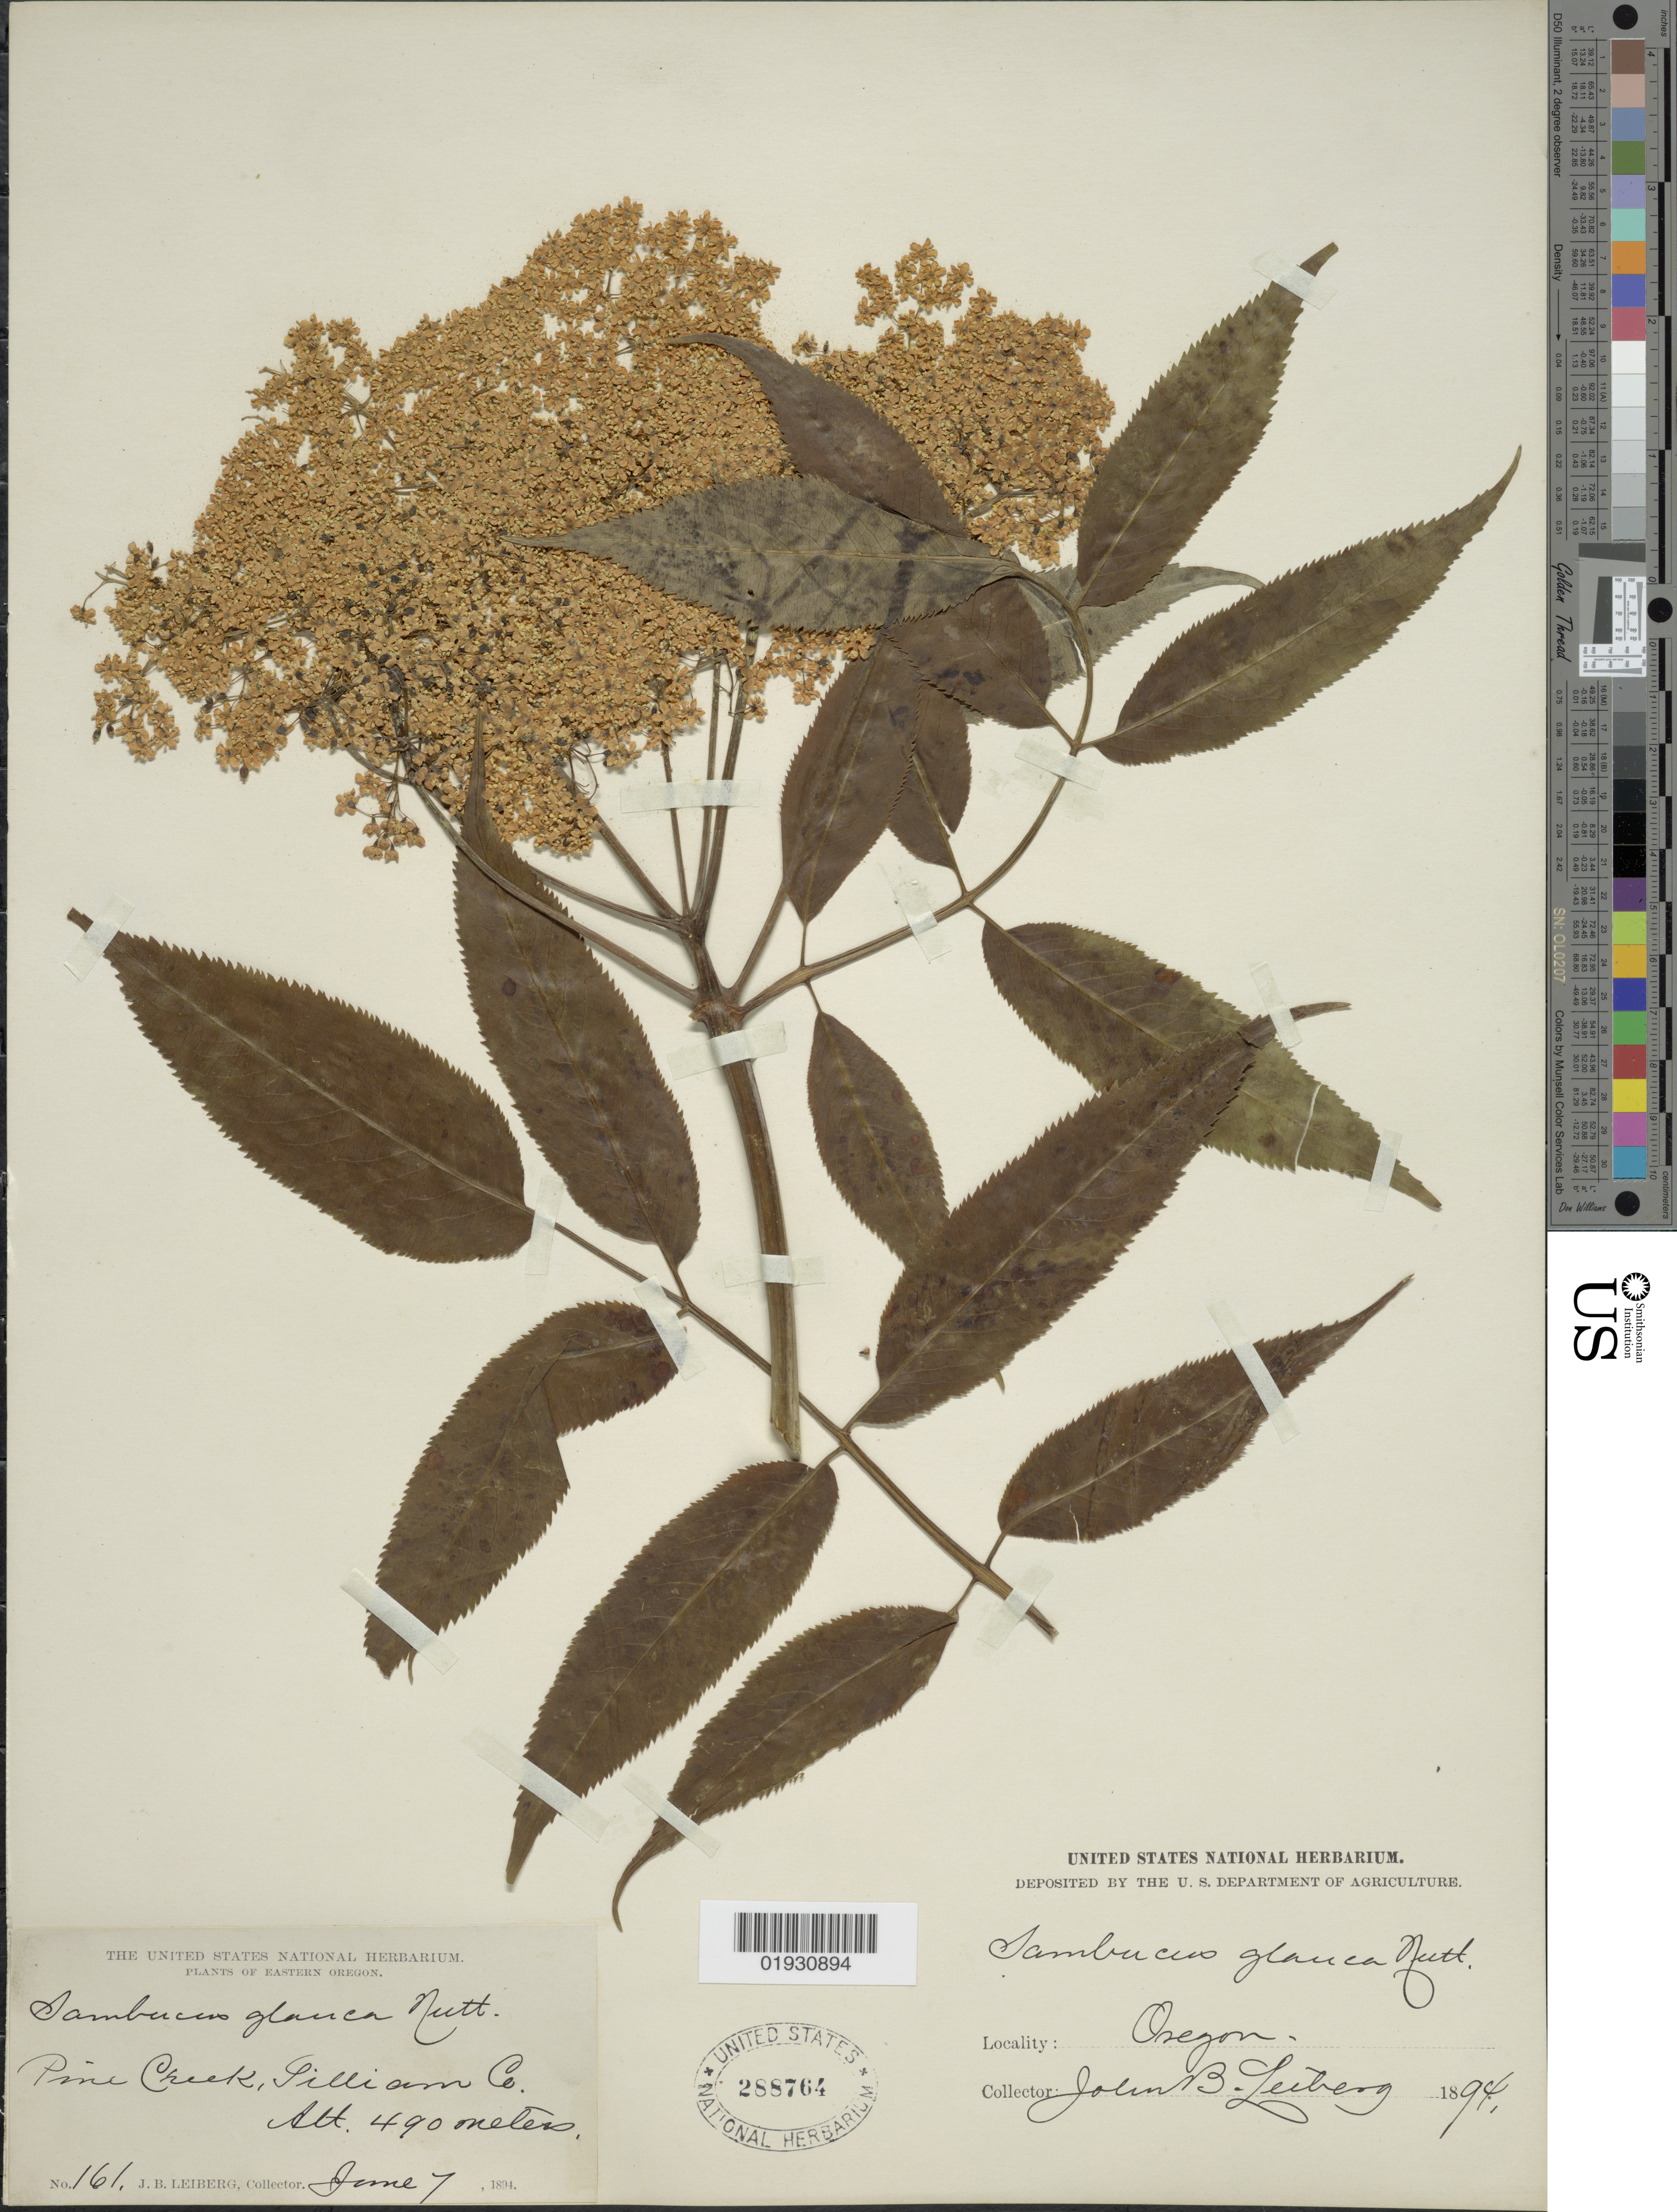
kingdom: Plantae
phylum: Tracheophyta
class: Magnoliopsida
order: Dipsacales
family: Viburnaceae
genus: Sambucus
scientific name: Sambucus cerulea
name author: Raf.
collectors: J. B. Leiberg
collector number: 161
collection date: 1894-06-07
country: United States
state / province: Oregon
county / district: Wheeler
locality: Eastern Oregon. Pine Creek, Gilliam Co.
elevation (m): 490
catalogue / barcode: US 288764